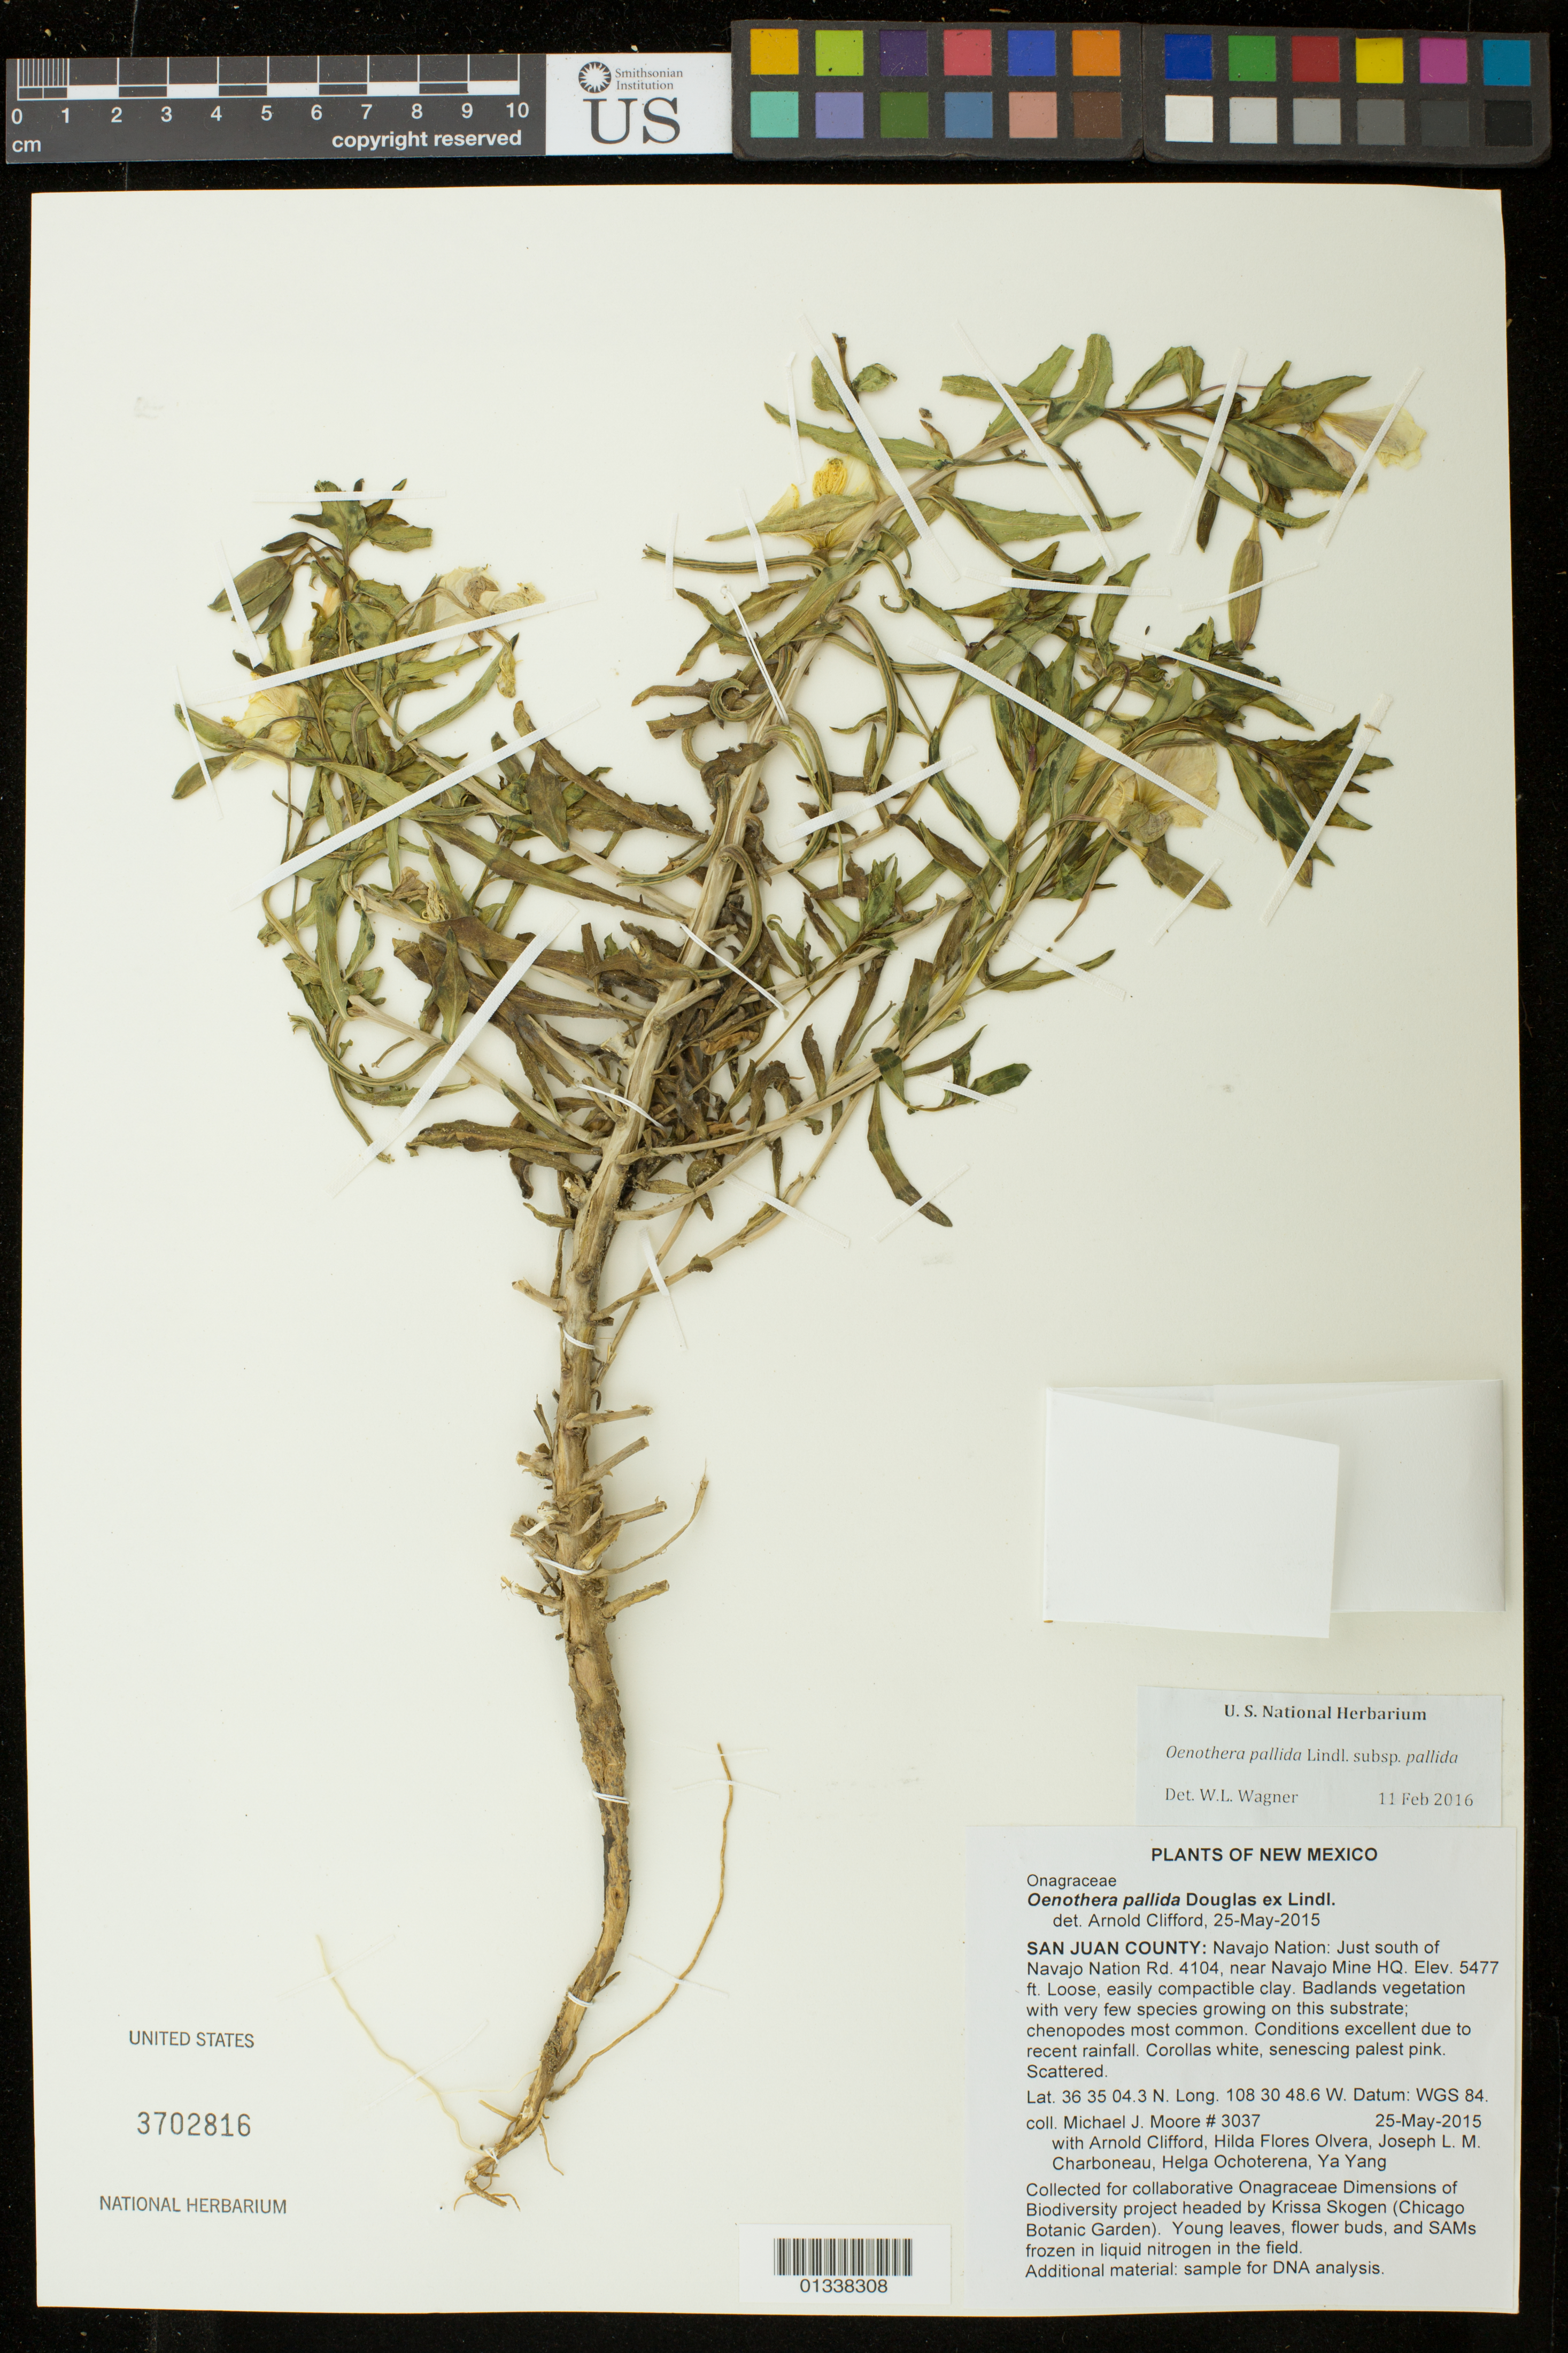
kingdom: Plantae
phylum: Tracheophyta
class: Magnoliopsida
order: Myrtales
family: Onagraceae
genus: Oenothera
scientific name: Oenothera pallida subsp. pallida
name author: Lindl.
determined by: Wagner, W. L., (BOT), Smithsonian Institution - National Museum of Natural History (UNITED STATES)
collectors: M. J. Moore, A. Clifford, H. Flores Olvera, J. L. M. Charboneau, H. Ochoterena-B. & Y. Yang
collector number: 3037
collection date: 2015-05-25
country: United States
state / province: New Mexico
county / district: San Juan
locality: Navajo Nation: Just south of Navajo Nation Rd. 4104, near Navajo Mine HQ.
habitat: Loose, easily compactible clay. Badlands vegetation with very few species growing on this substrate; chenopodes most common. Conditions excellent due to recent rainfall.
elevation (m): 1669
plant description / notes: Collected for collaborative Onagraceae Dimensions of Biodiversity project headed by Krissa Skogen (Chicago Botanic Garden). Young leaves, flower buds, and SAMs frozen in liquid nitrogen in the field.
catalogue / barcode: US 3702816